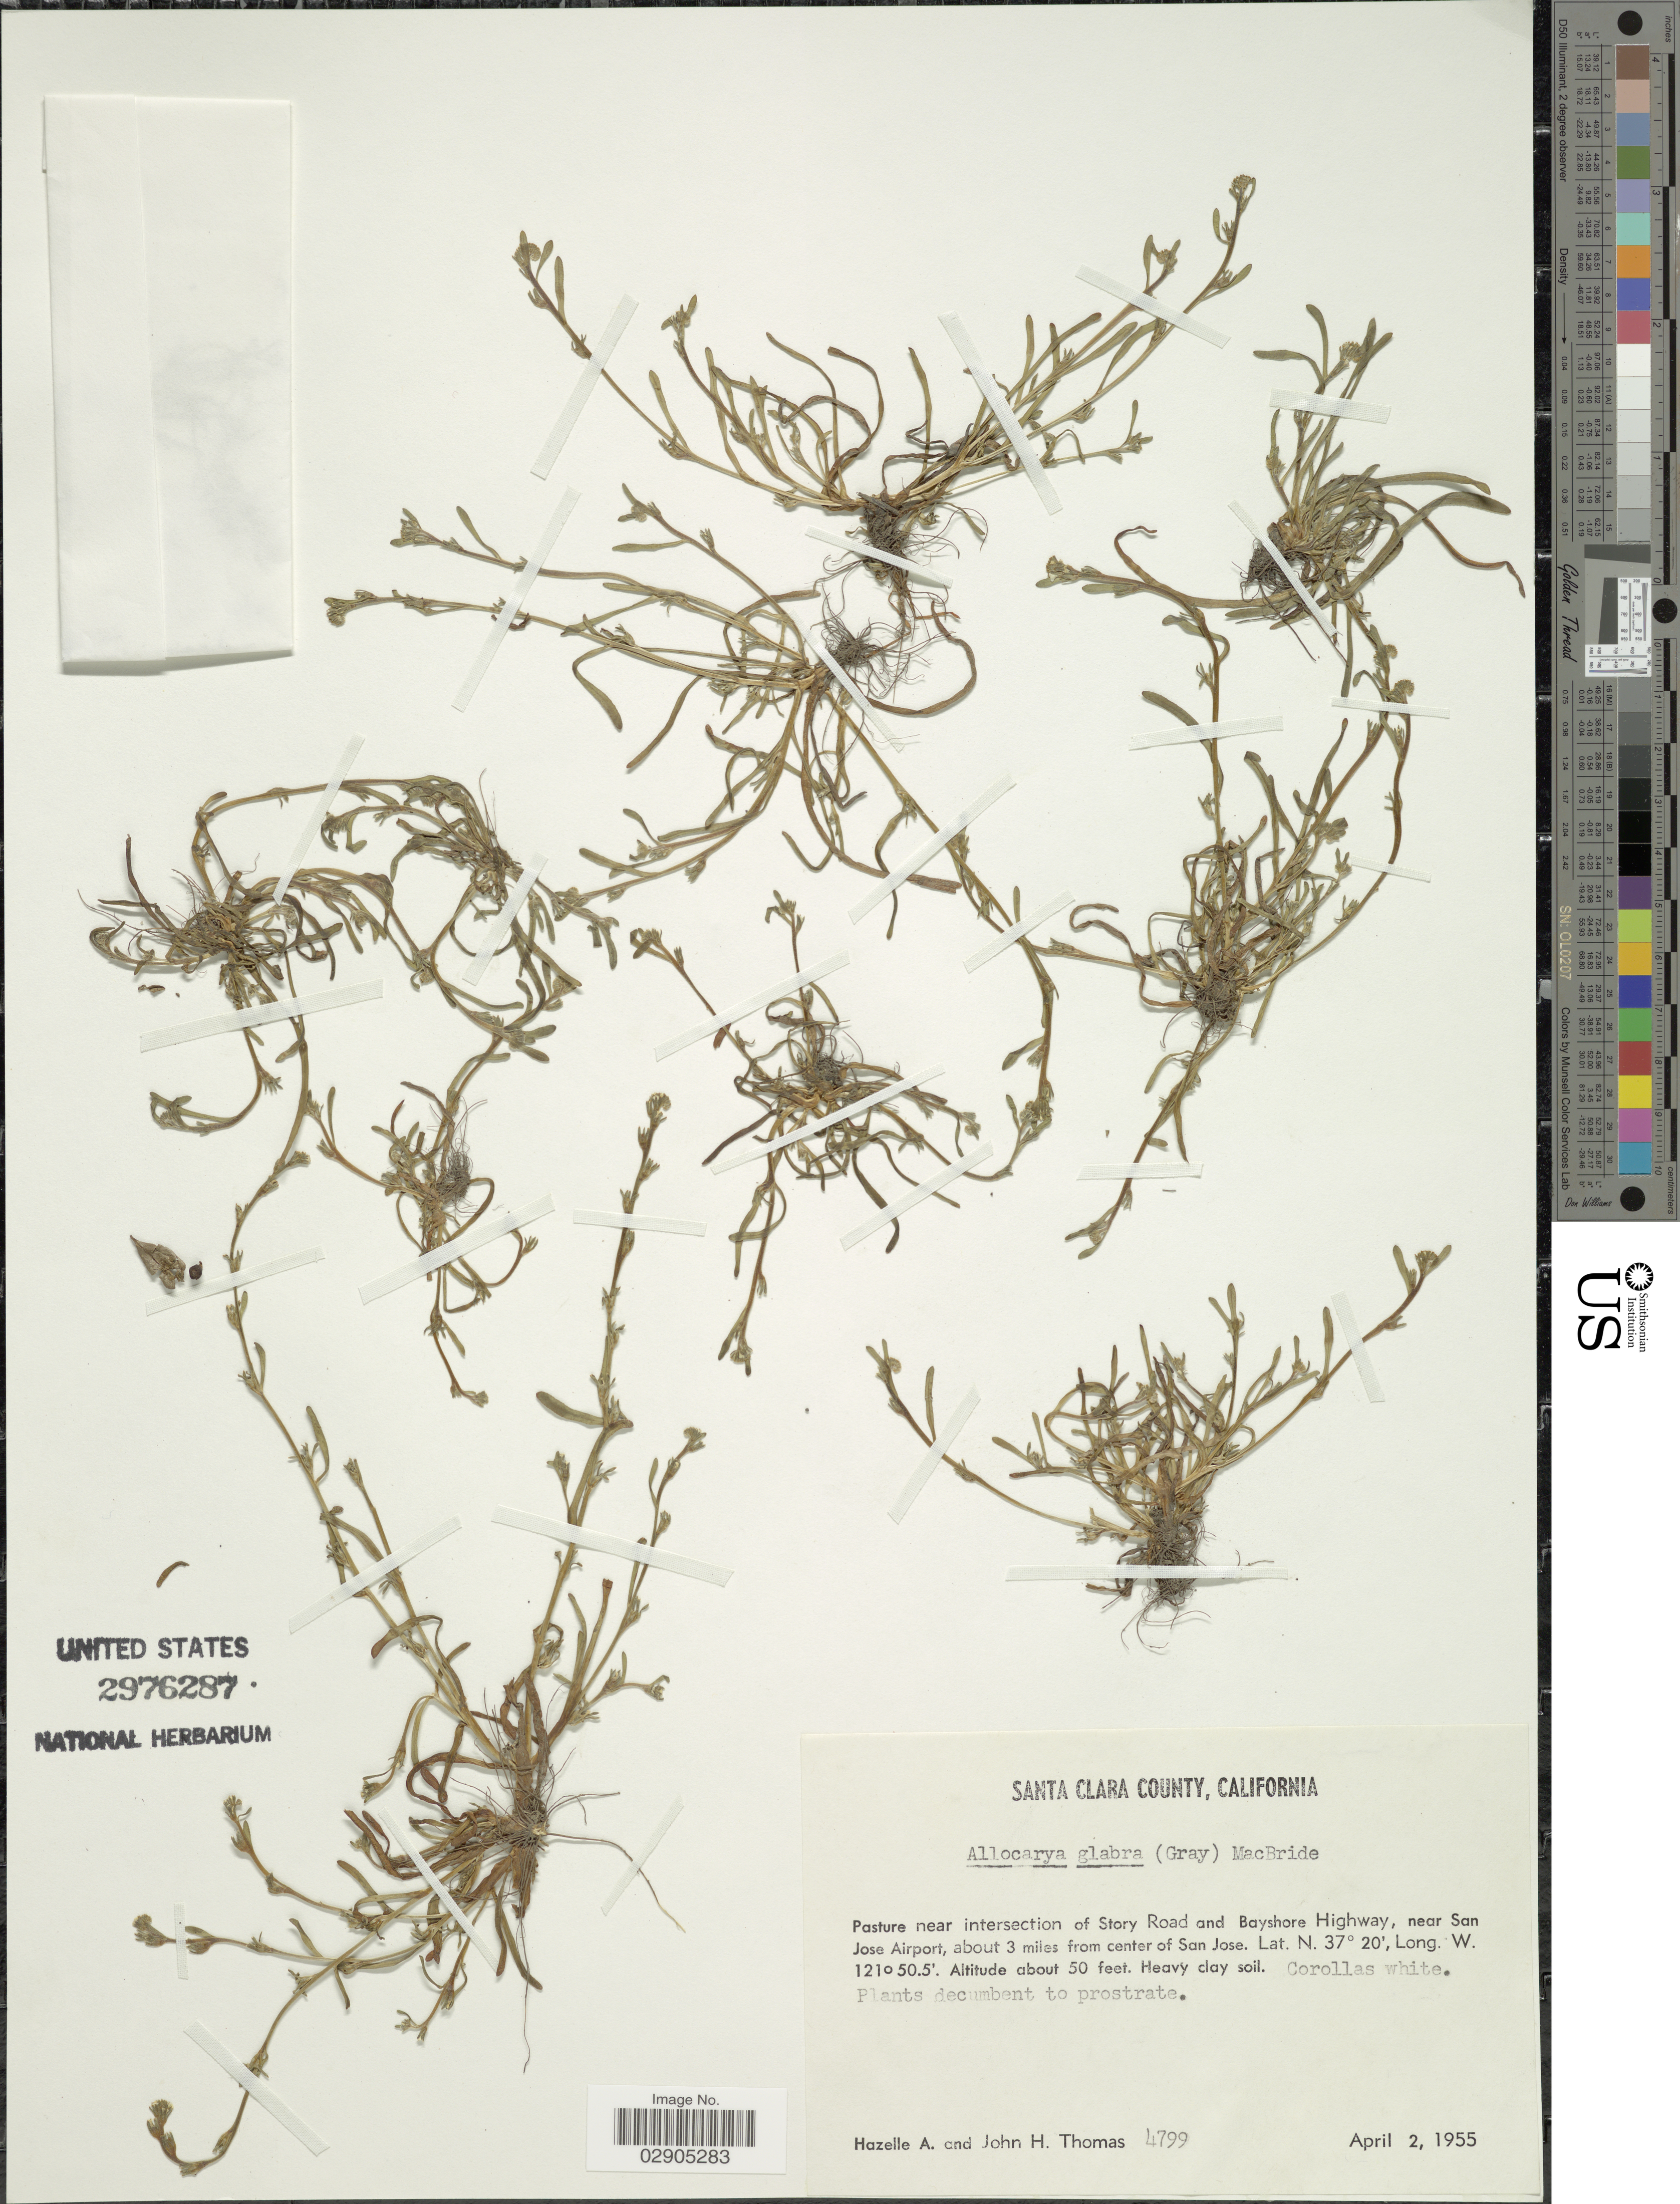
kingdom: Plantae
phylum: Tracheophyta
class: Magnoliopsida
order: Boraginales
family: Boraginaceae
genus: Allocarya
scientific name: Allocarya glabra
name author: (A. Gray) J.F. Macbr.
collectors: A. Hazelle & J. H. Thomas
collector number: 4799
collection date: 1955-04-02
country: United States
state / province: California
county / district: Santa Clara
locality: Santa Clara County. Pasture near intersection of Story Road and Bayshore Highway, near San Jose Airport, about 3 miles from center of San Jose.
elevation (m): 15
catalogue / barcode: US 2976287